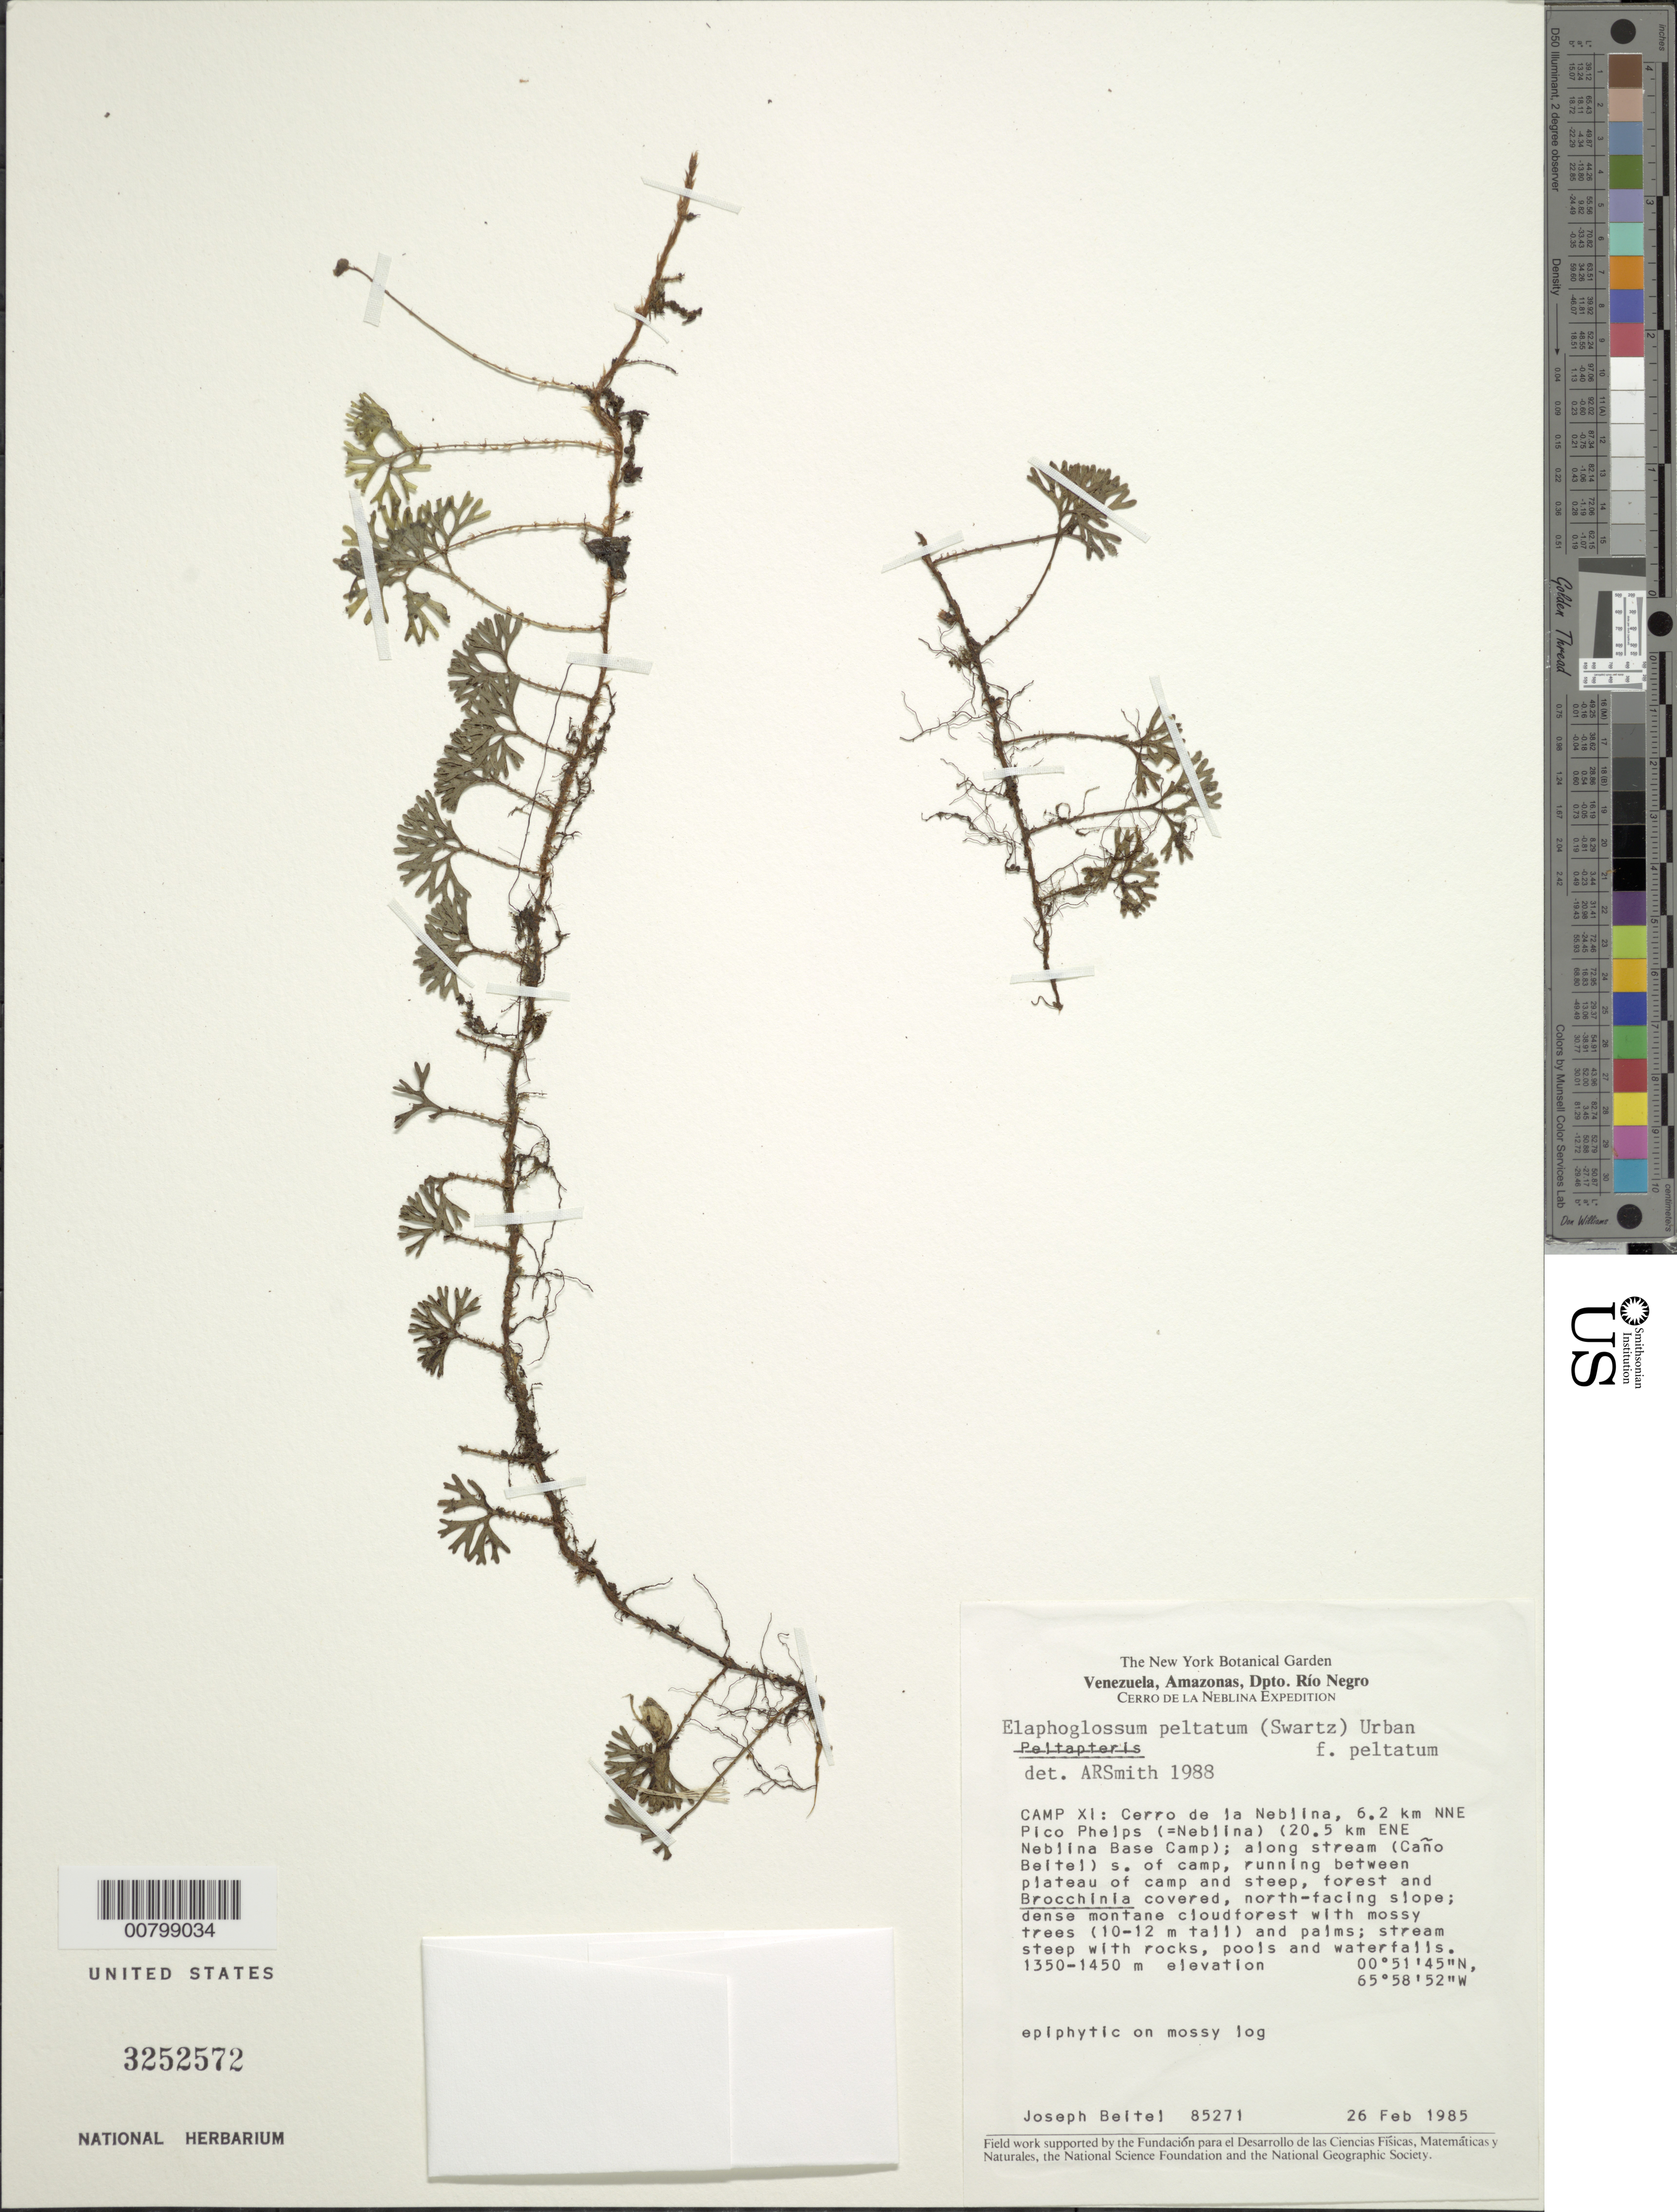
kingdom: Plantae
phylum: Tracheophyta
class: Polypodiopsida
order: Polypodiales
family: Dryopteridaceae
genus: Elaphoglossum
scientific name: Elaphoglossum peltatum f. peltatum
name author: (Sw.) Urb.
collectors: J. M. Beitel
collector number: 85271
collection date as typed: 26-Feb-85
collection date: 1985-02-26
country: Venezuela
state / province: Amazonas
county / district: Río Negro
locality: Cerro de la Neblina, Camp XI, 6.2 km NNE Pico Phelps (= Neblina) (20.5 km ENE Neblina Base Camp), along stream (Caño Beiltel) S of camp, running between plateau of camp and steep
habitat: Dense montane cloud forest with mossy trees (10-12 m tall) & palms, stream steep with rocks, pools and waterfalls; along stream on mossy log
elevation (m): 1350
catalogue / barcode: US 3252572